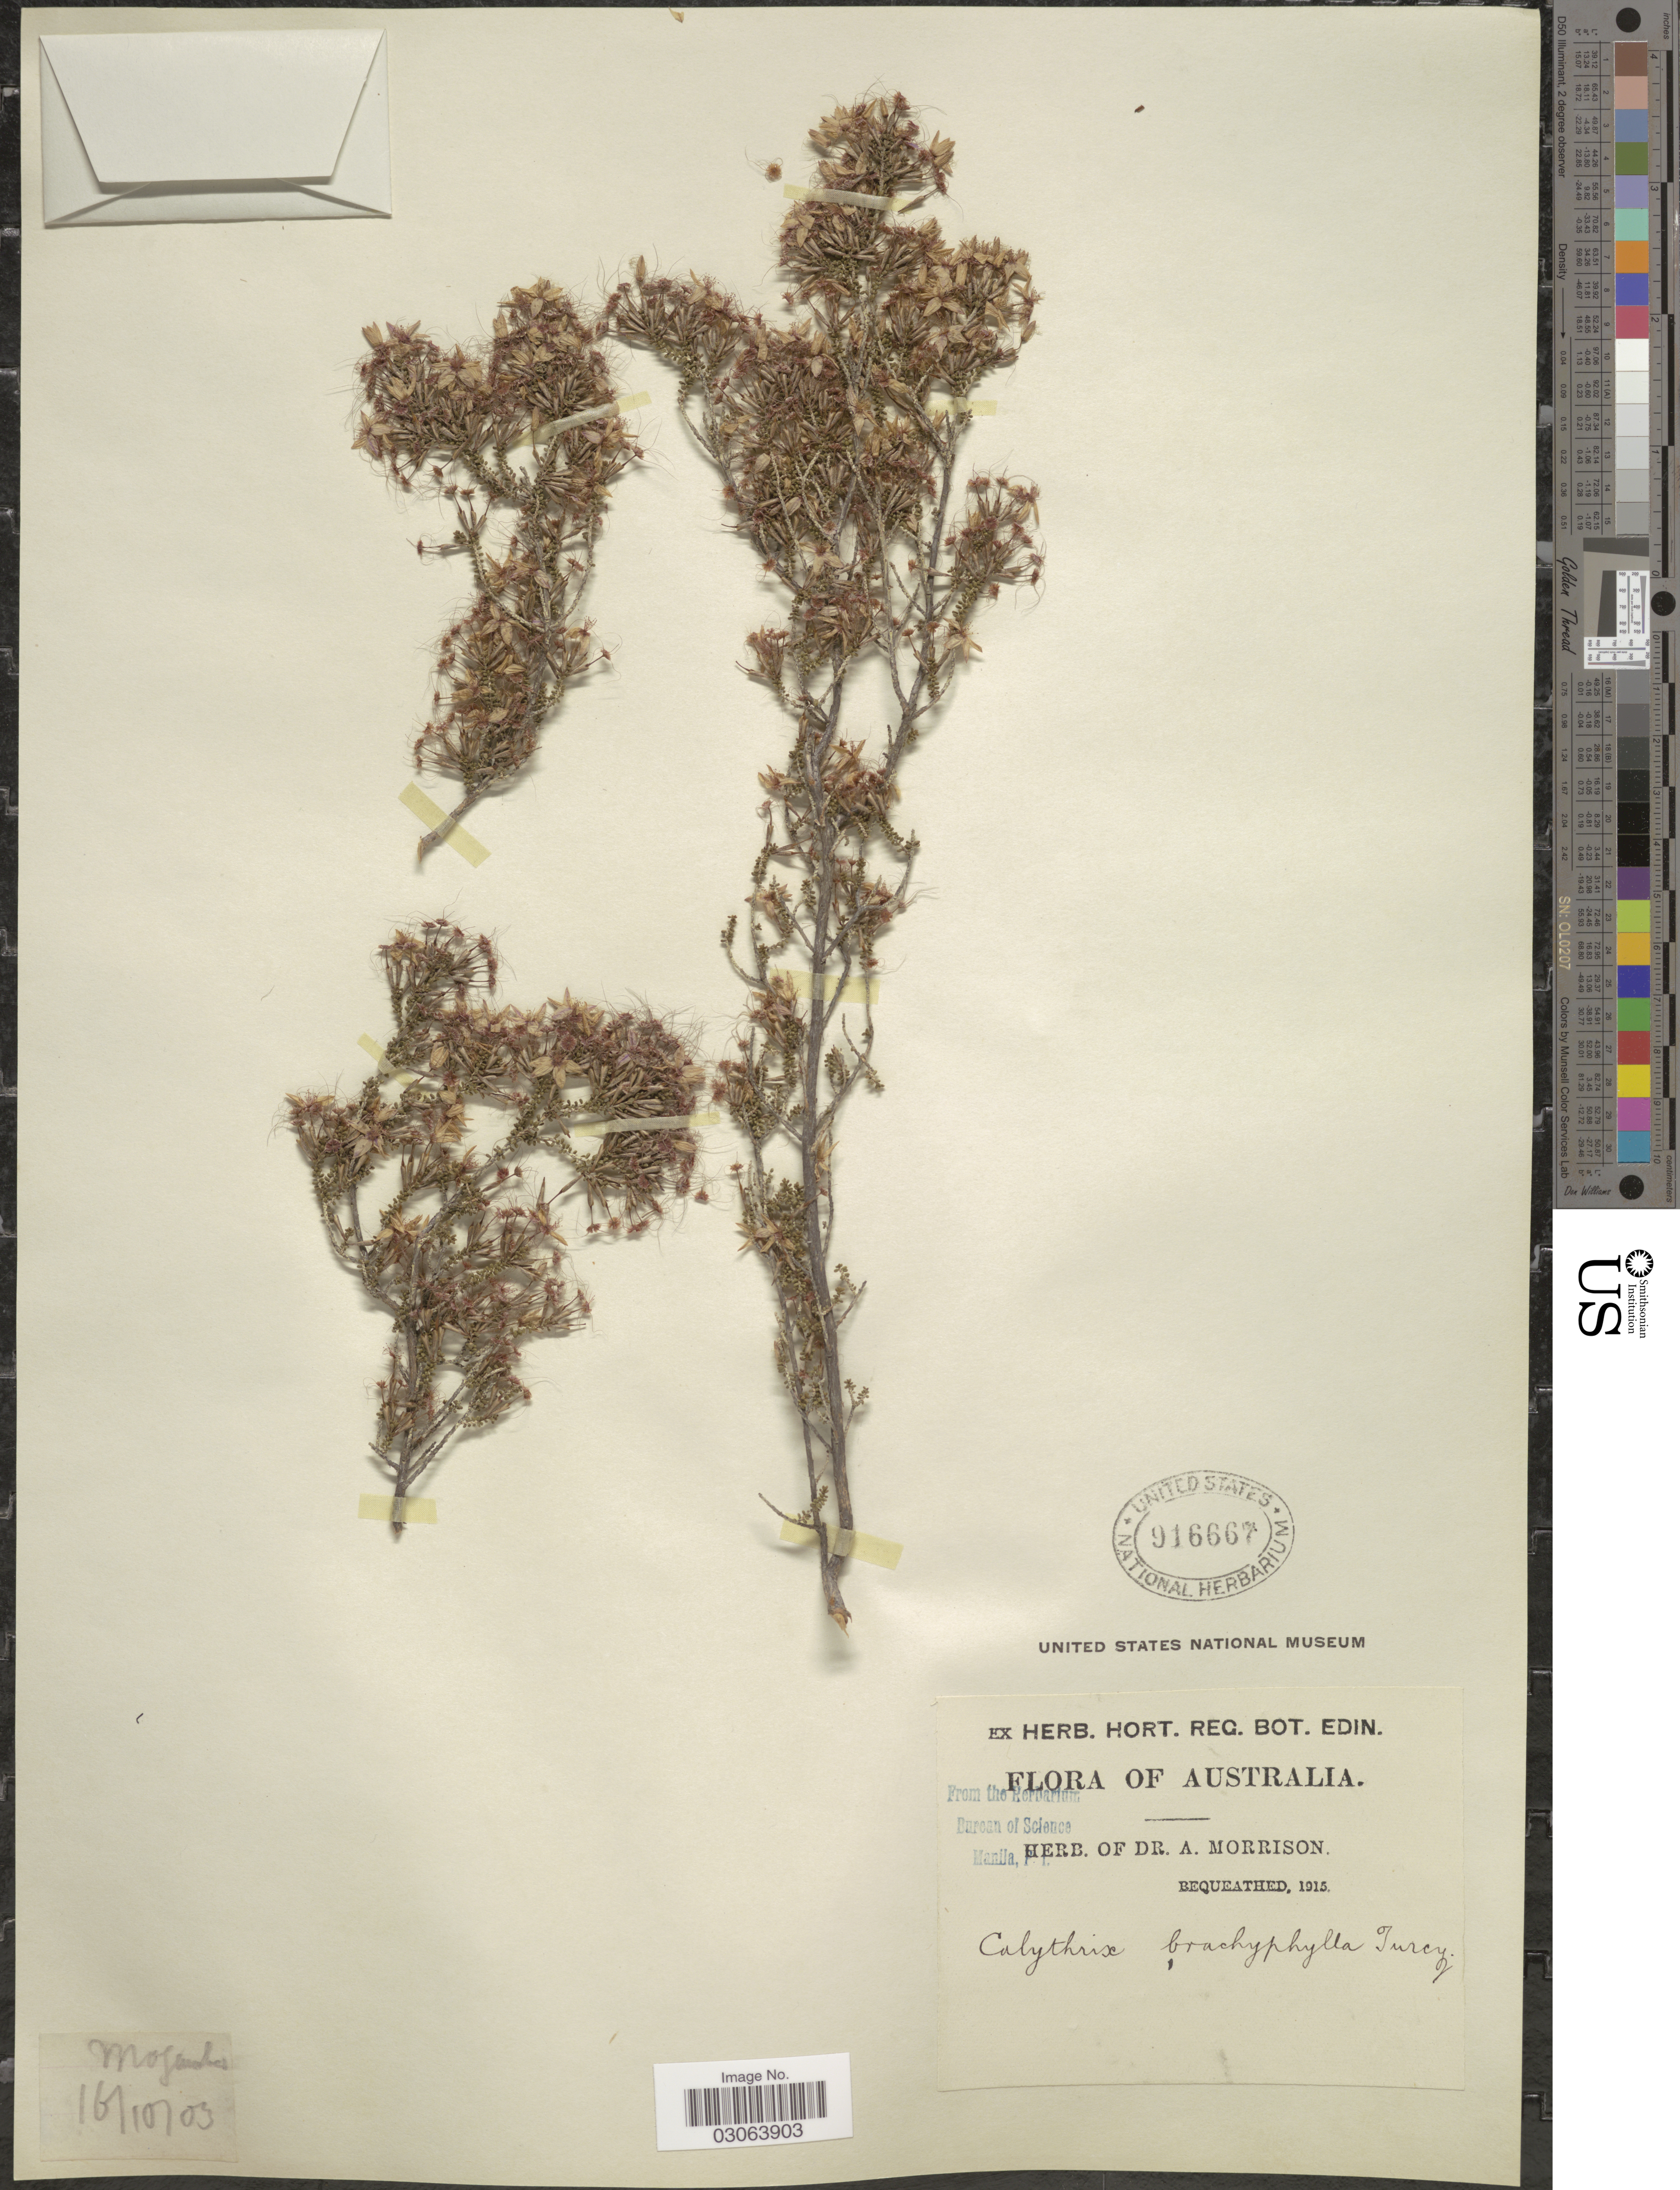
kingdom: Plantae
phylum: Tracheophyta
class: Magnoliopsida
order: Myrtales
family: Myrtaceae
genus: Calytrix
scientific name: Calytrix leschenaultii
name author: (Schauer) Benth.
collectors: ex herb. Dr. A. Morrison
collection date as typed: Transcribed d/m/y: 16/10/3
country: Australia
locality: Mojambes [unsure placement]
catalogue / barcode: US 916667